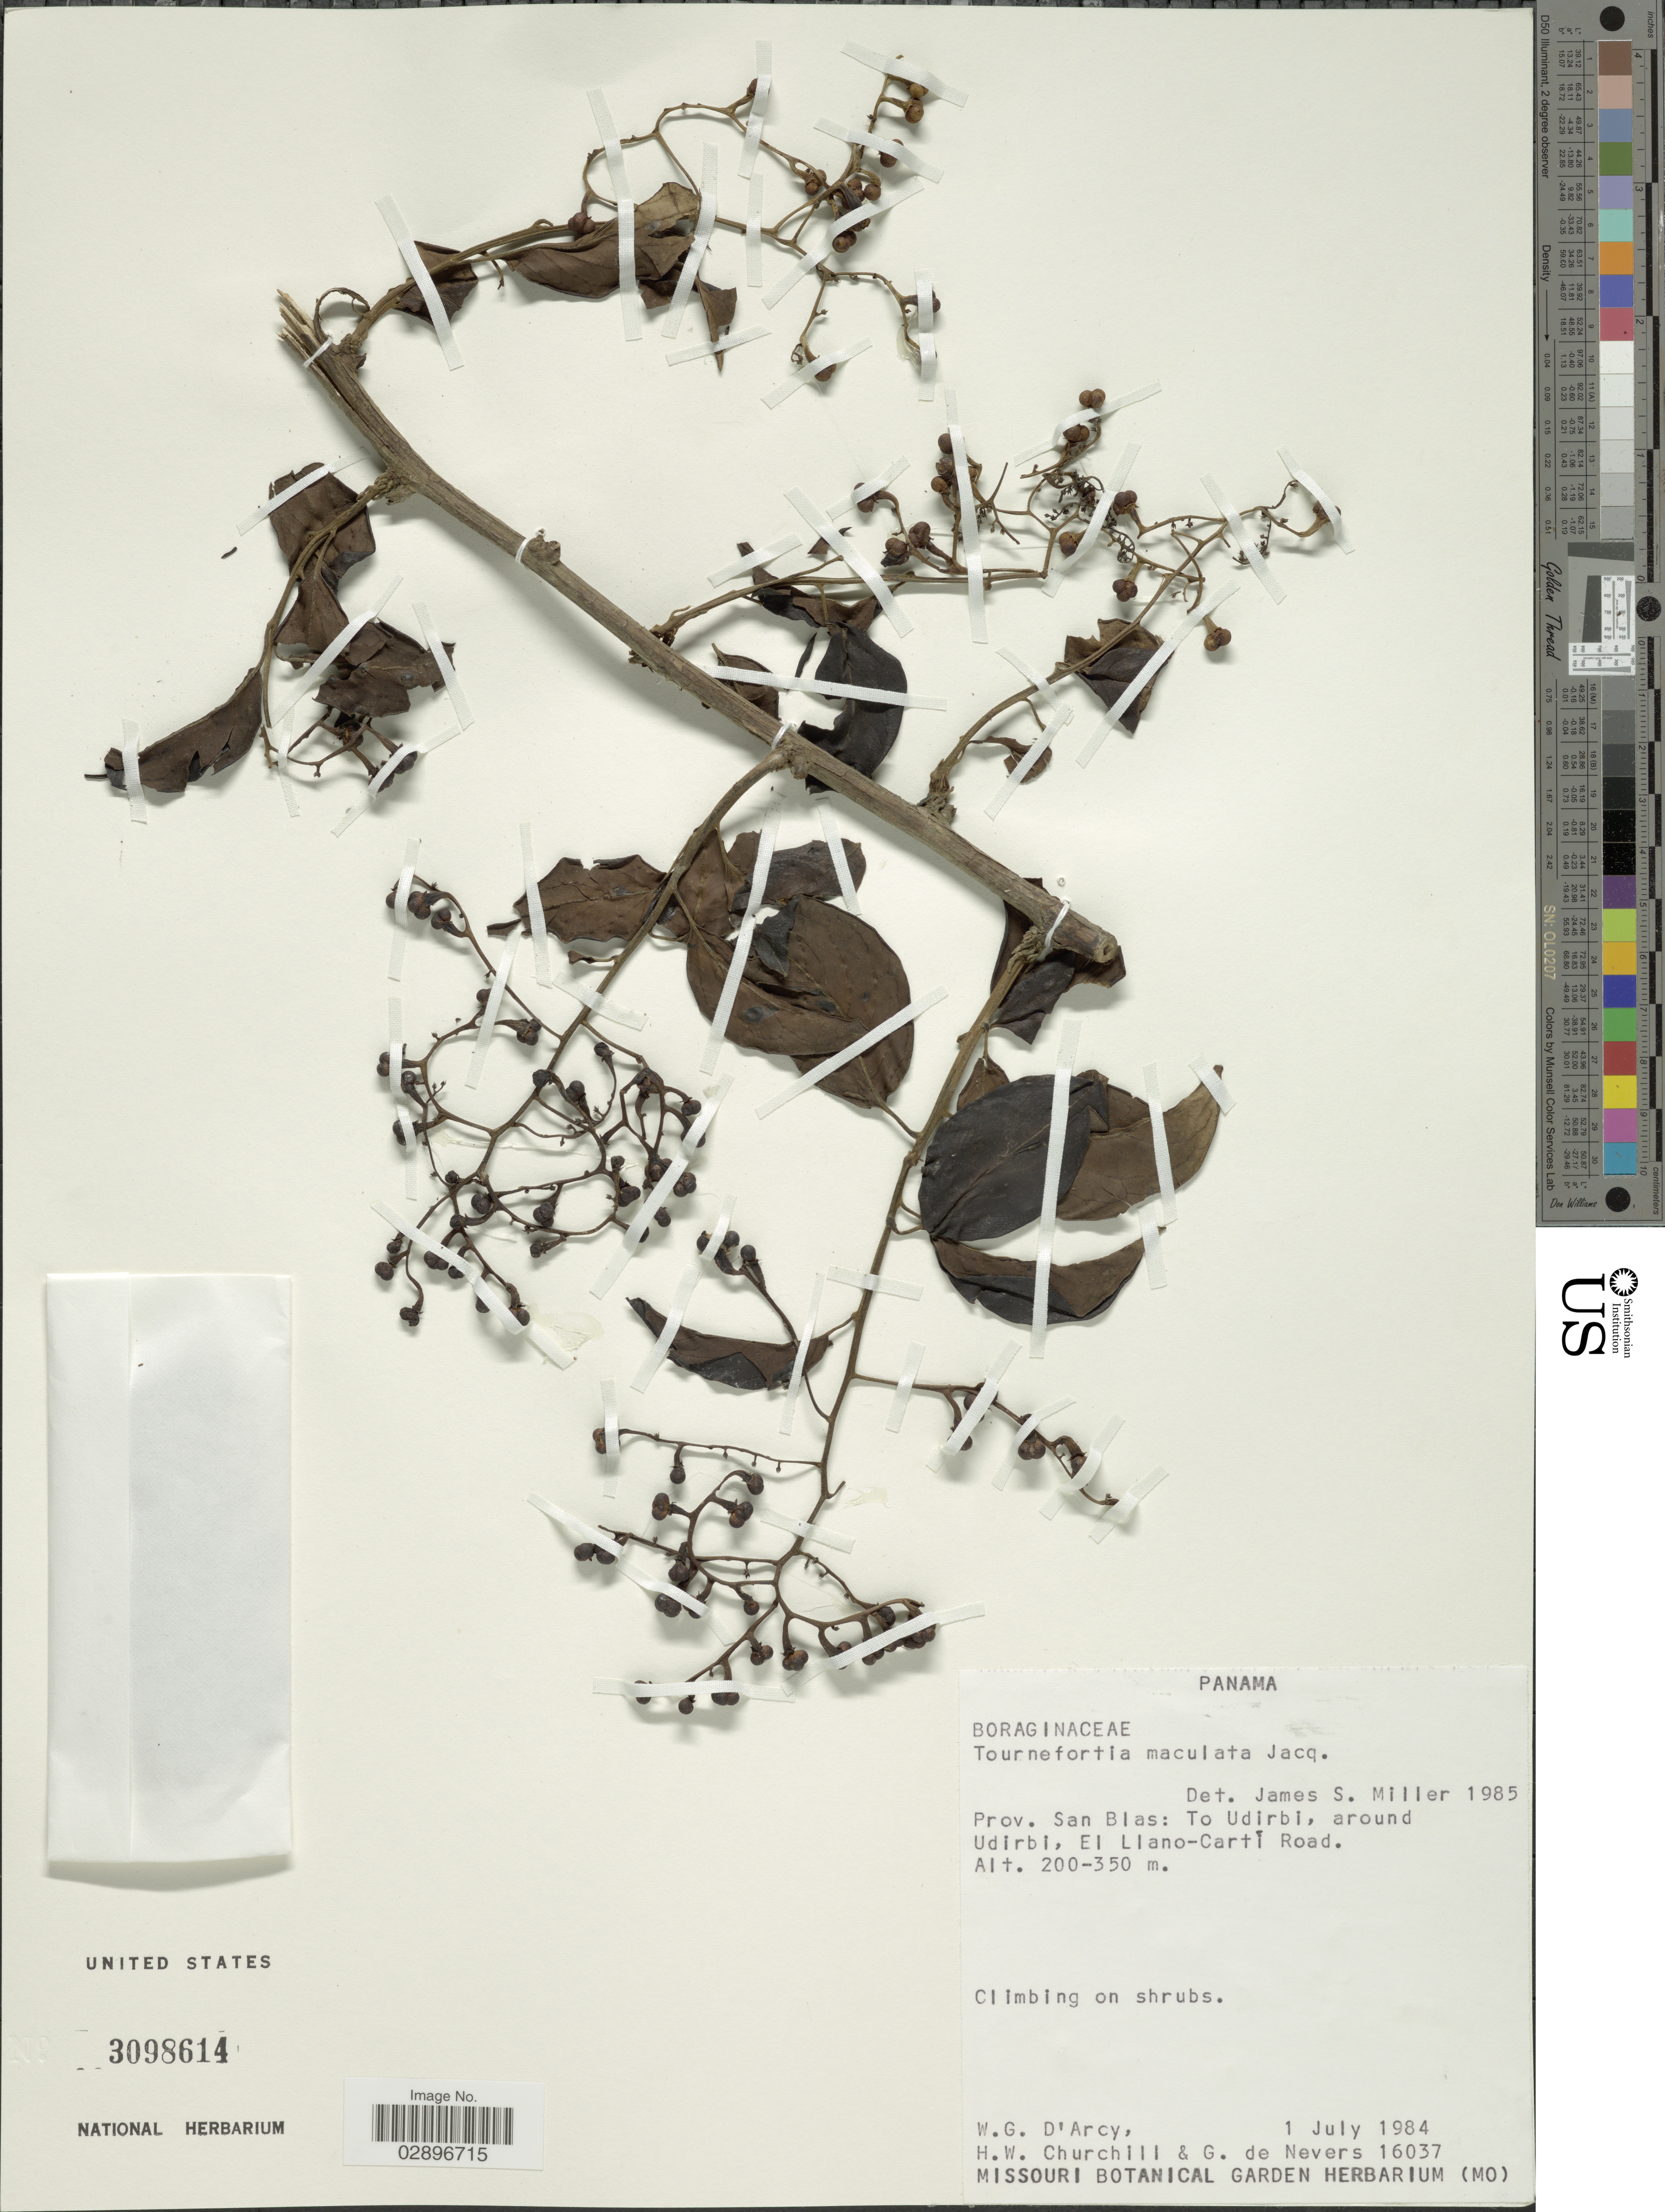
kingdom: Plantae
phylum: Tracheophyta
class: Magnoliopsida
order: Boraginales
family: Heliotropiaceae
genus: Tournefortia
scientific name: Tournefortia hirsutissima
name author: L.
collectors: W. G. D'Arcy, H. Churchill & G. Nevers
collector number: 16037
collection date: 1984-07-01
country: Panama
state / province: Kuna Yala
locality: To Udiribi, around Udiribi, El Llano-Cartí Road.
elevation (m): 200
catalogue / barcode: US 3098614